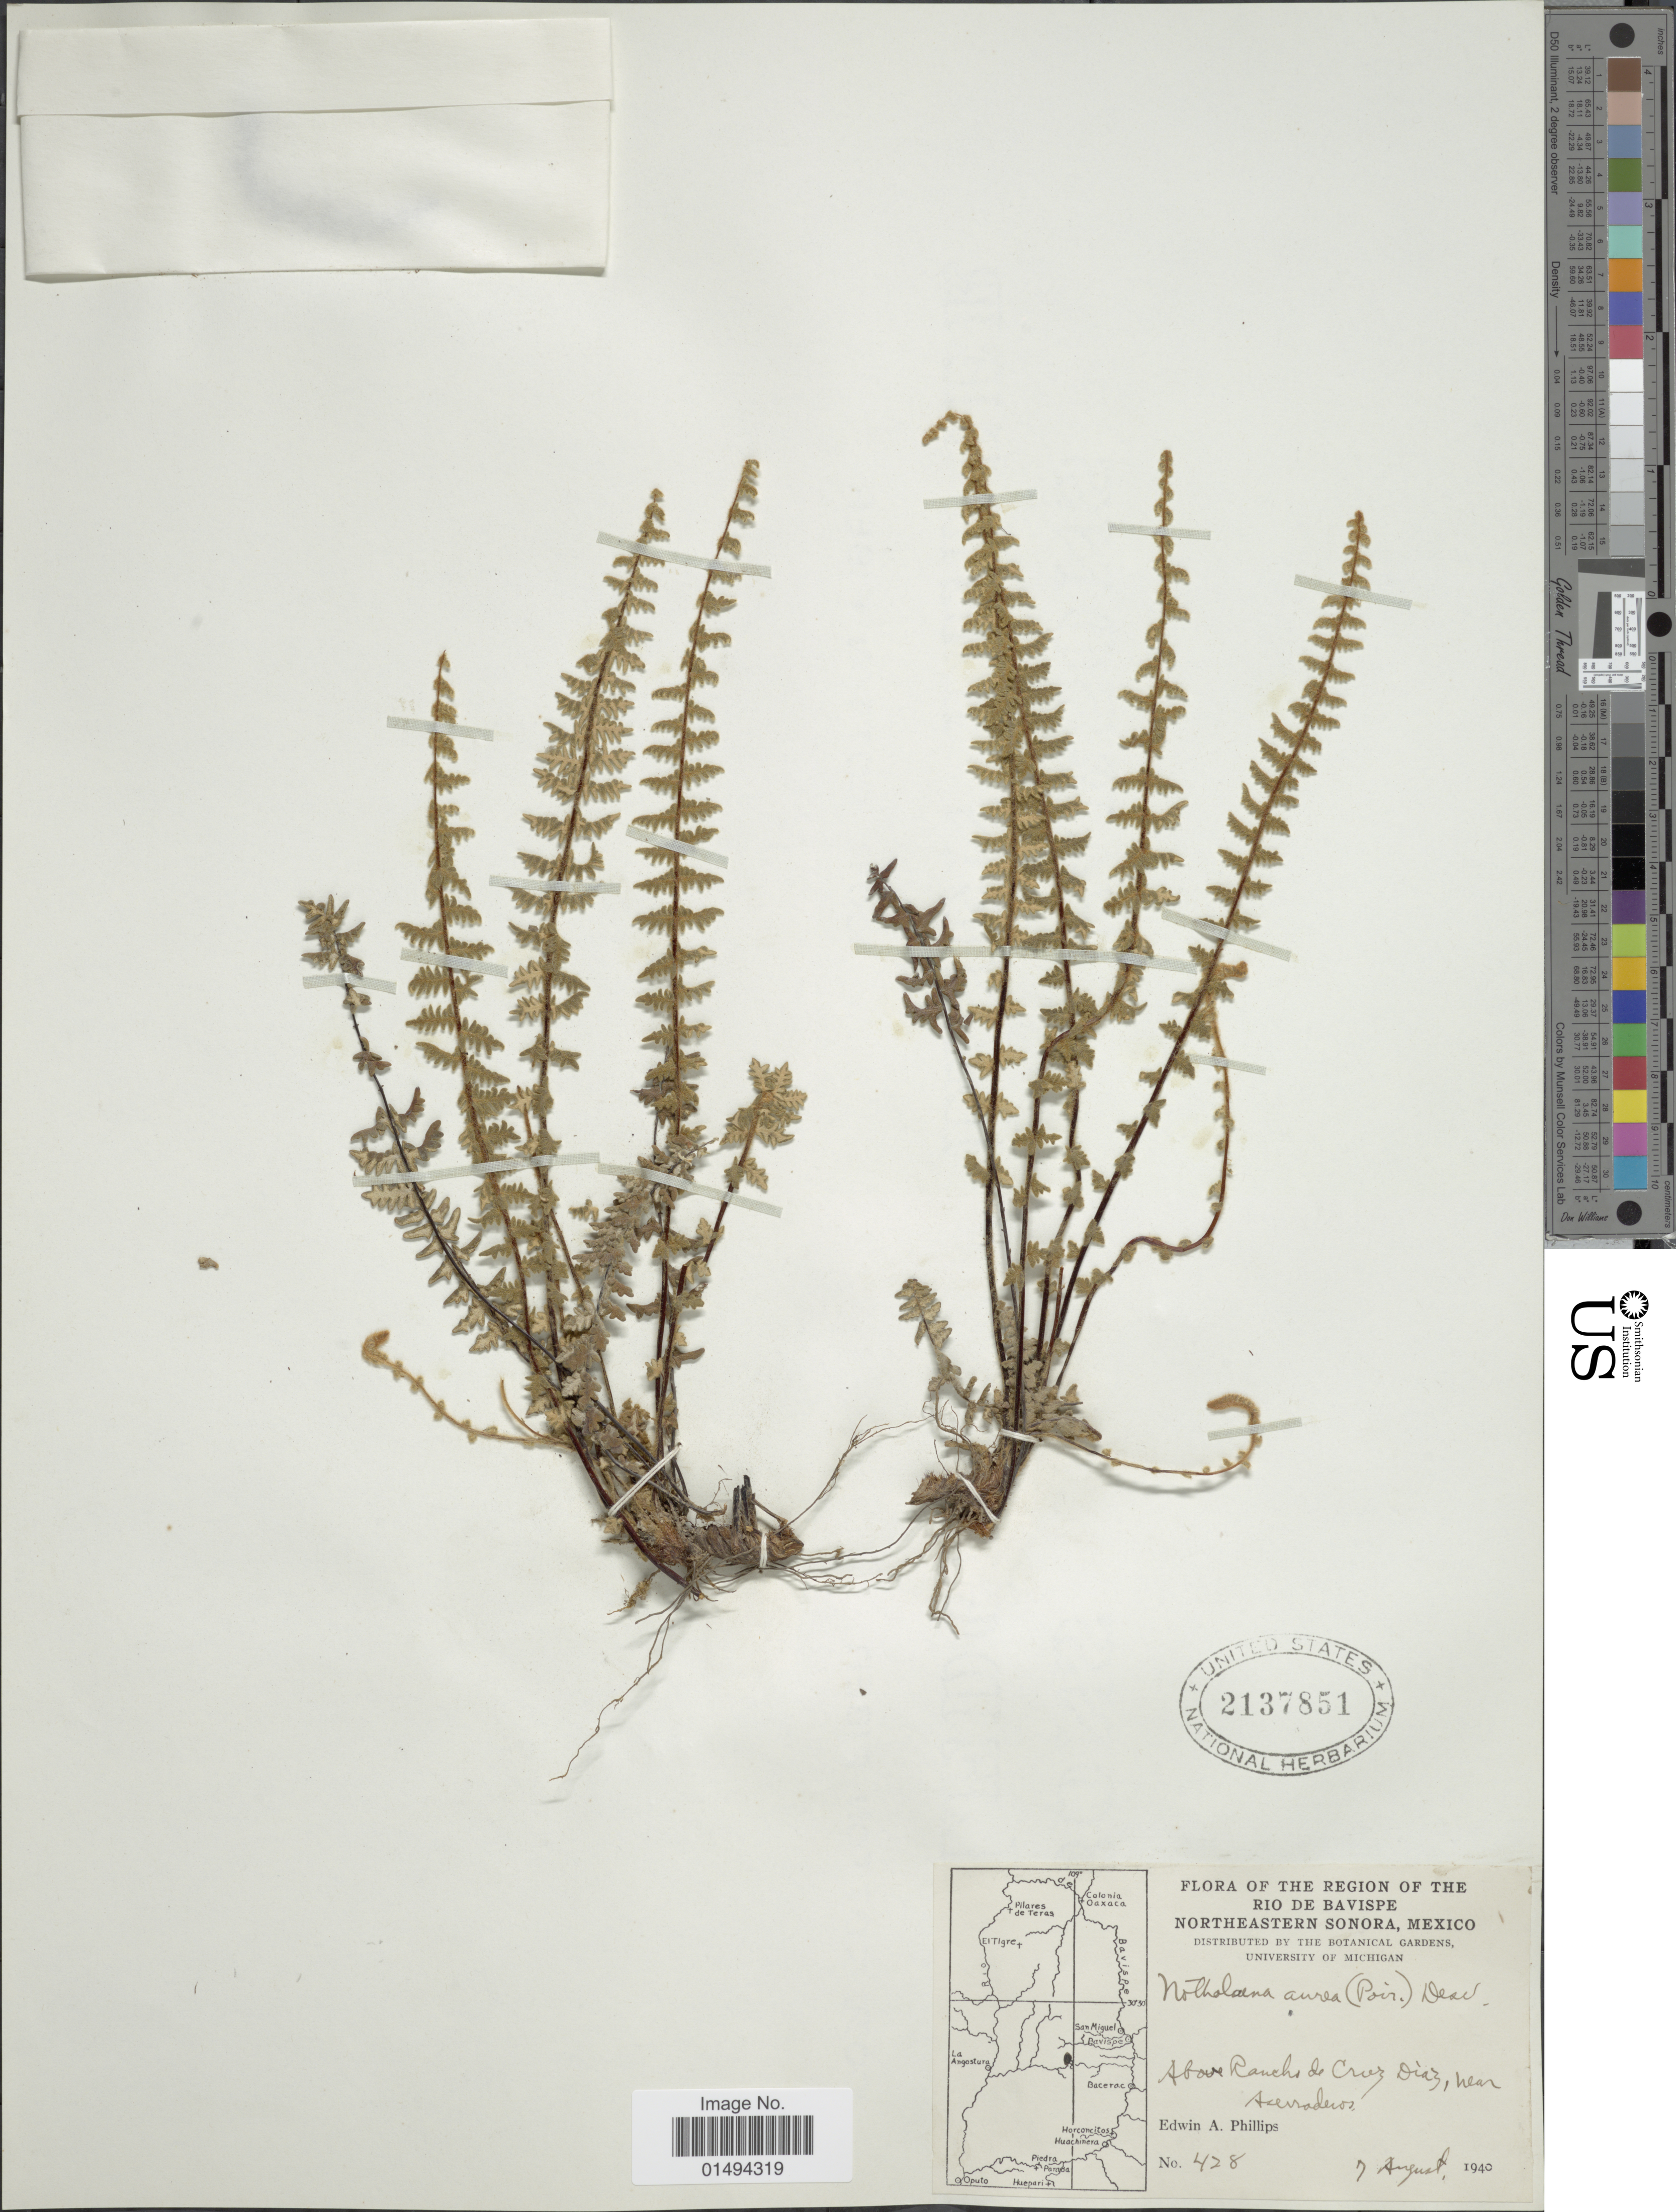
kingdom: Plantae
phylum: Tracheophyta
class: Polypodiopsida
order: Polypodiales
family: Pteridaceae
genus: Myriopteris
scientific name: Myriopteris aurea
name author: (Poir.) Grusz & Windham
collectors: E. Phillips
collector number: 428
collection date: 1940-08-07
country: Mexico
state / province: Sonora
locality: The Region of the Rio de Bavispe, Northeastern Sonora, Above Rancho de Cruz Diaz, near Aserraderos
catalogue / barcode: US 2137851